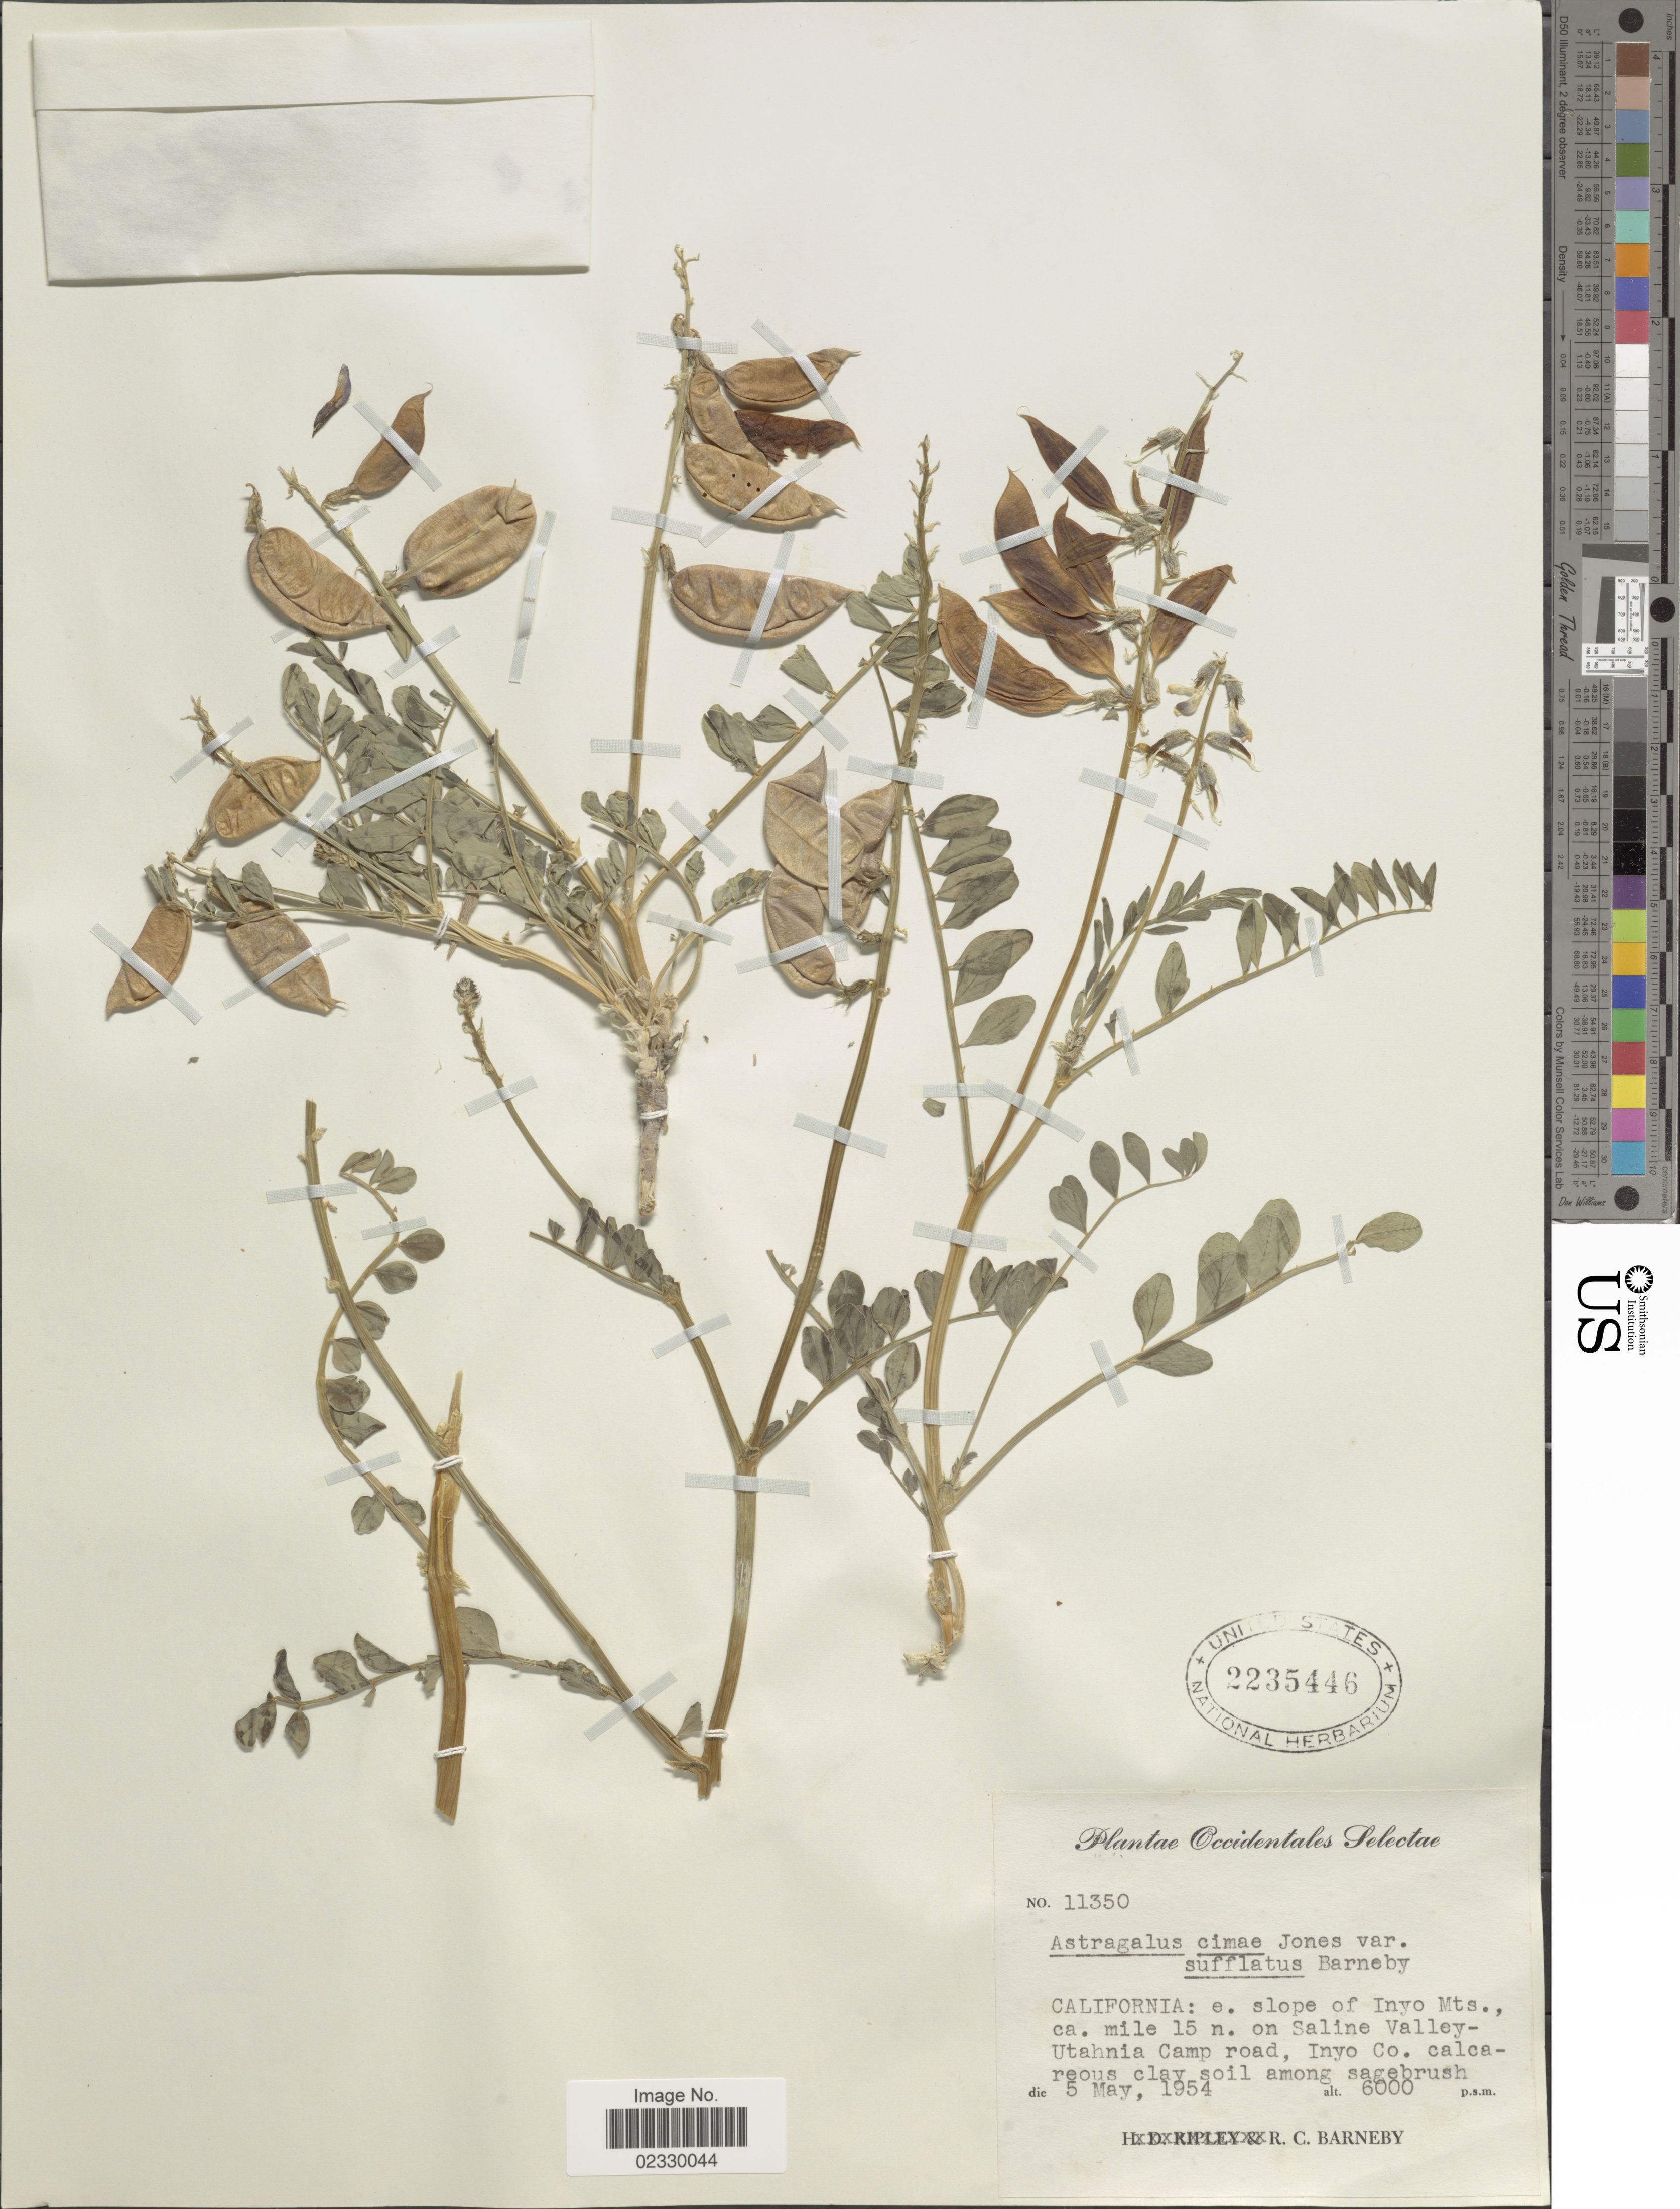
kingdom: Plantae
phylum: Tracheophyta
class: Magnoliopsida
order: Fabales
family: Fabaceae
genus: Astragalus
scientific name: Astragalus cimae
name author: M.E. Jones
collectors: R. C. Barneby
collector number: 11350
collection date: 1954-05-05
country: United States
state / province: California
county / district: Inyo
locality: California: e. slope of Inyo Mts., ca. mile 15 n. on Saline Valley- Utahnia Camp road, Inyo Co.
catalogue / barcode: US 2235446